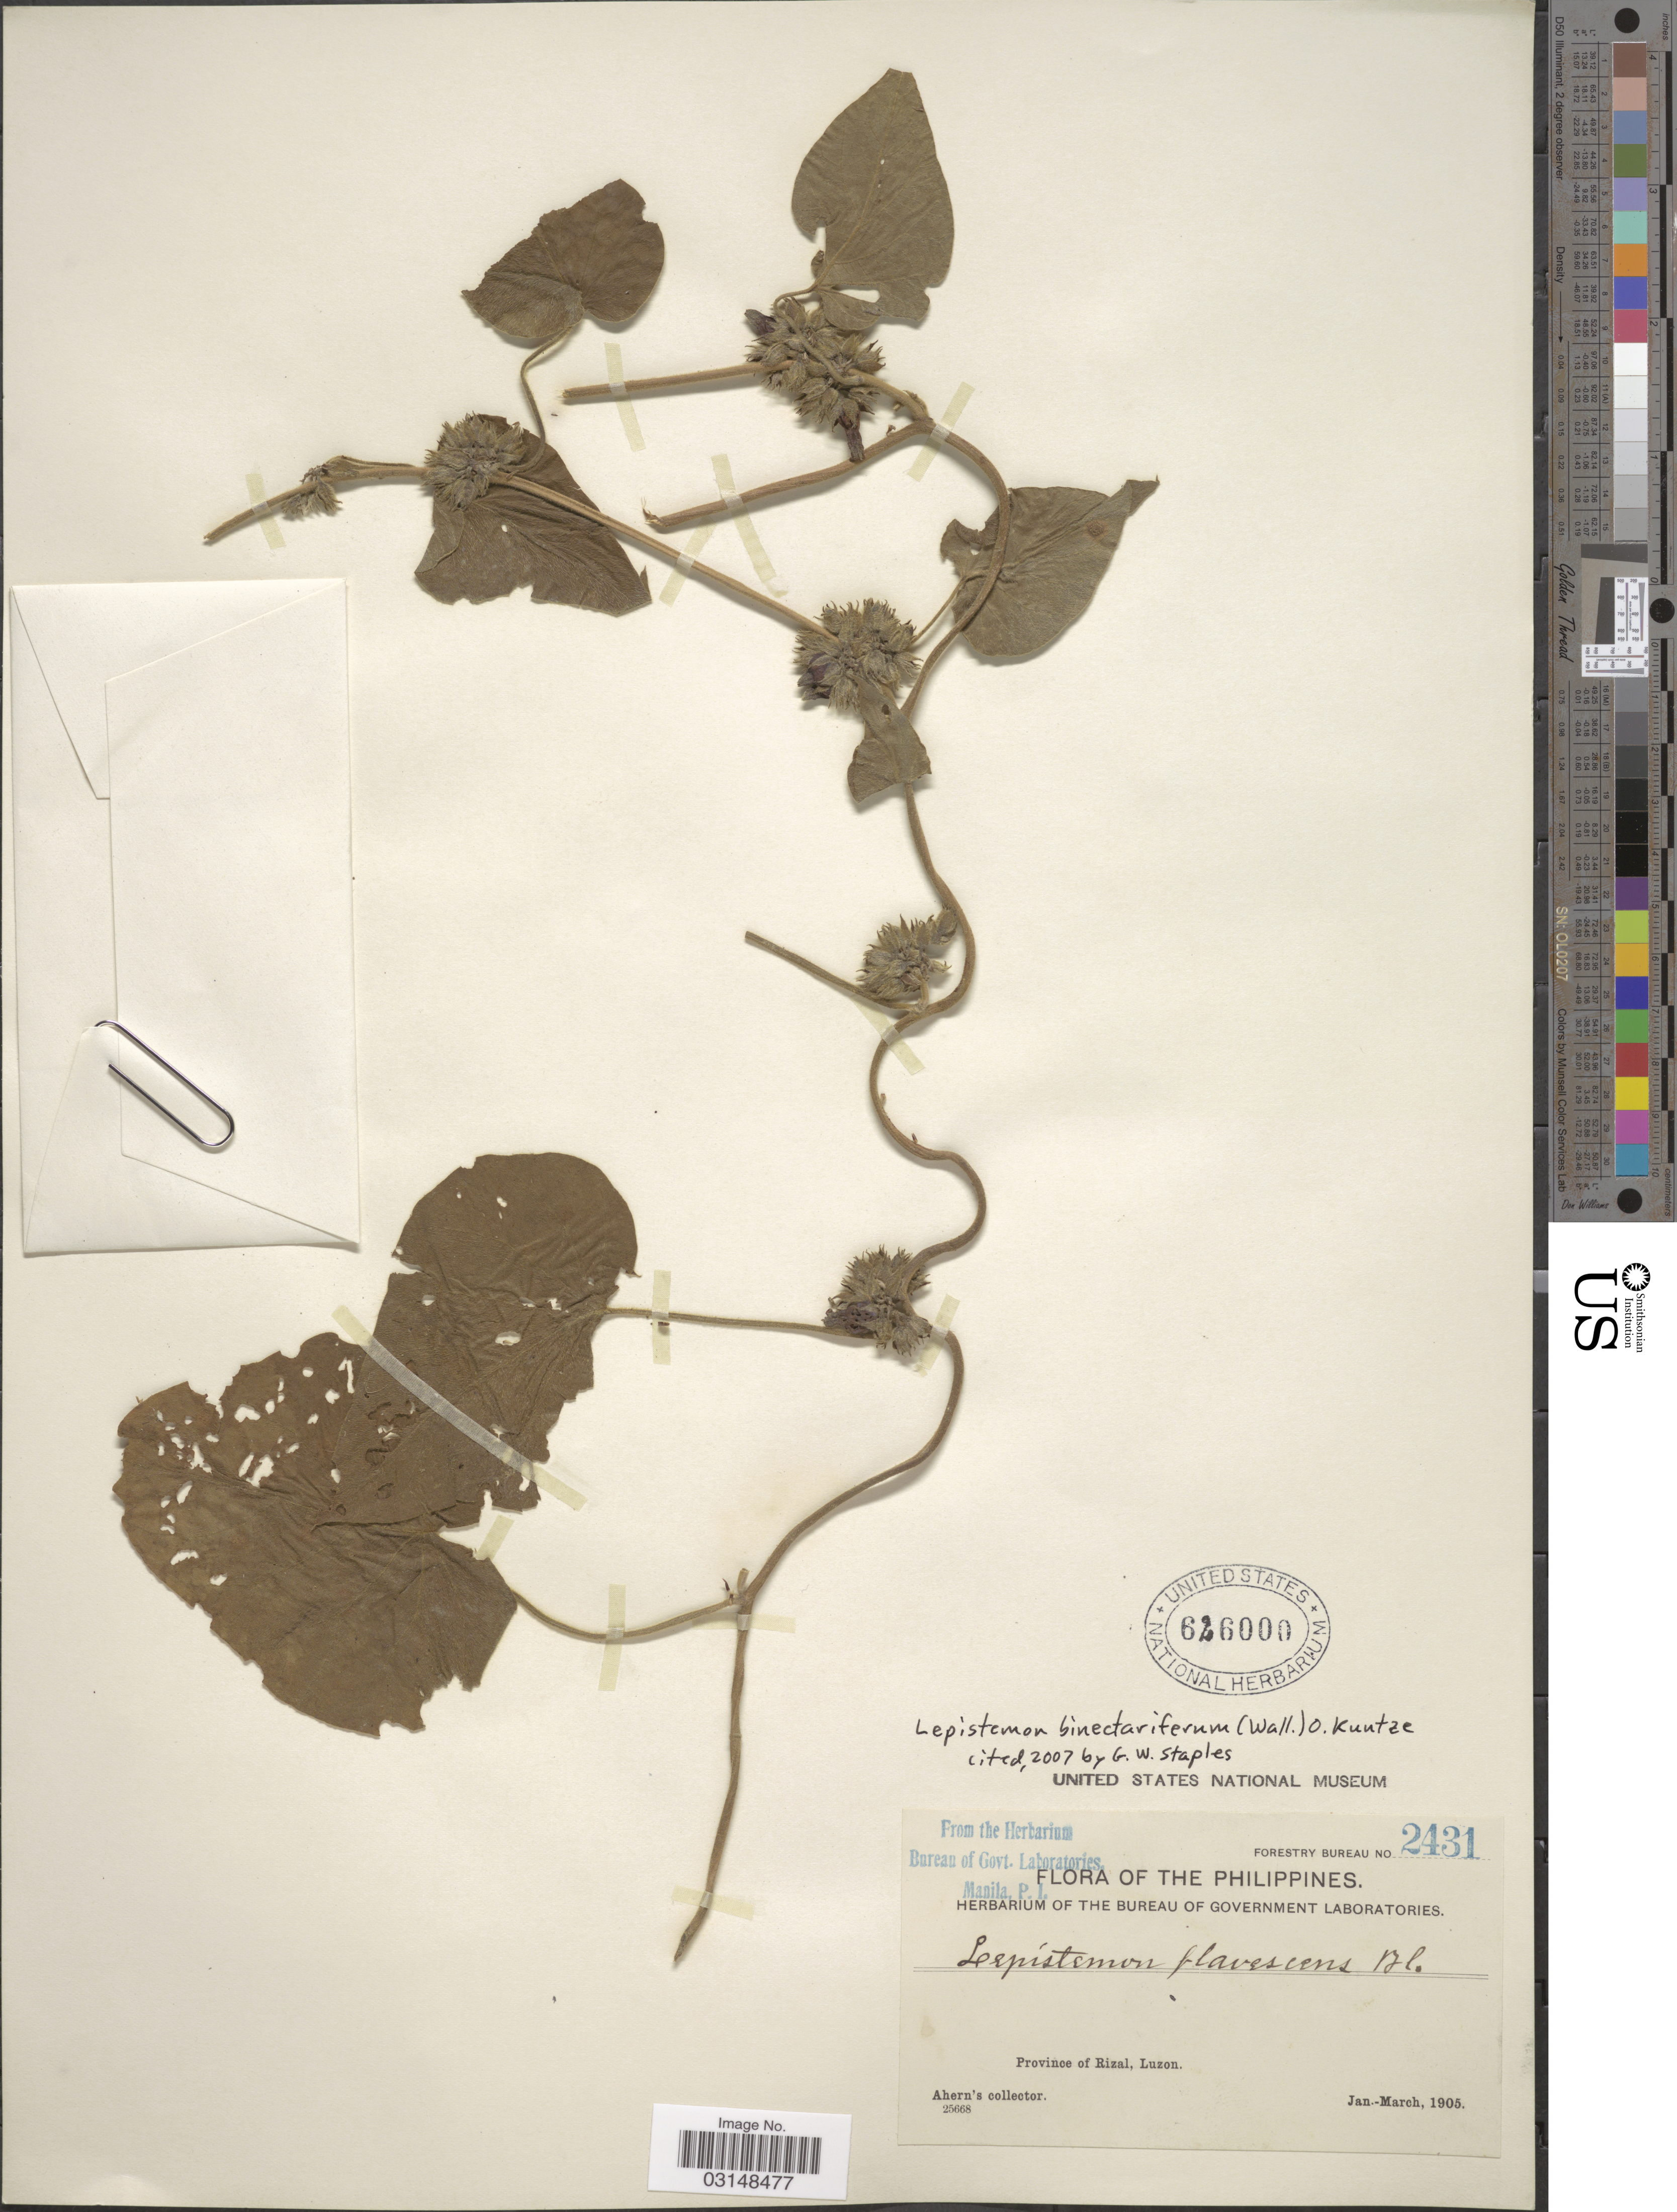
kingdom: Plantae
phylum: Tracheophyta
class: Magnoliopsida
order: Solanales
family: Convolvulaceae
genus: Lepistemon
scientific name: Lepistemon binectarifer var. binectarifer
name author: (Wall.) Kuntze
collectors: Ahern's collector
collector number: Forestry Bureau 2431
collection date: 1905-01/1905-03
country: Philippines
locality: Province of Rizal, Luzon.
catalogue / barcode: US 626000